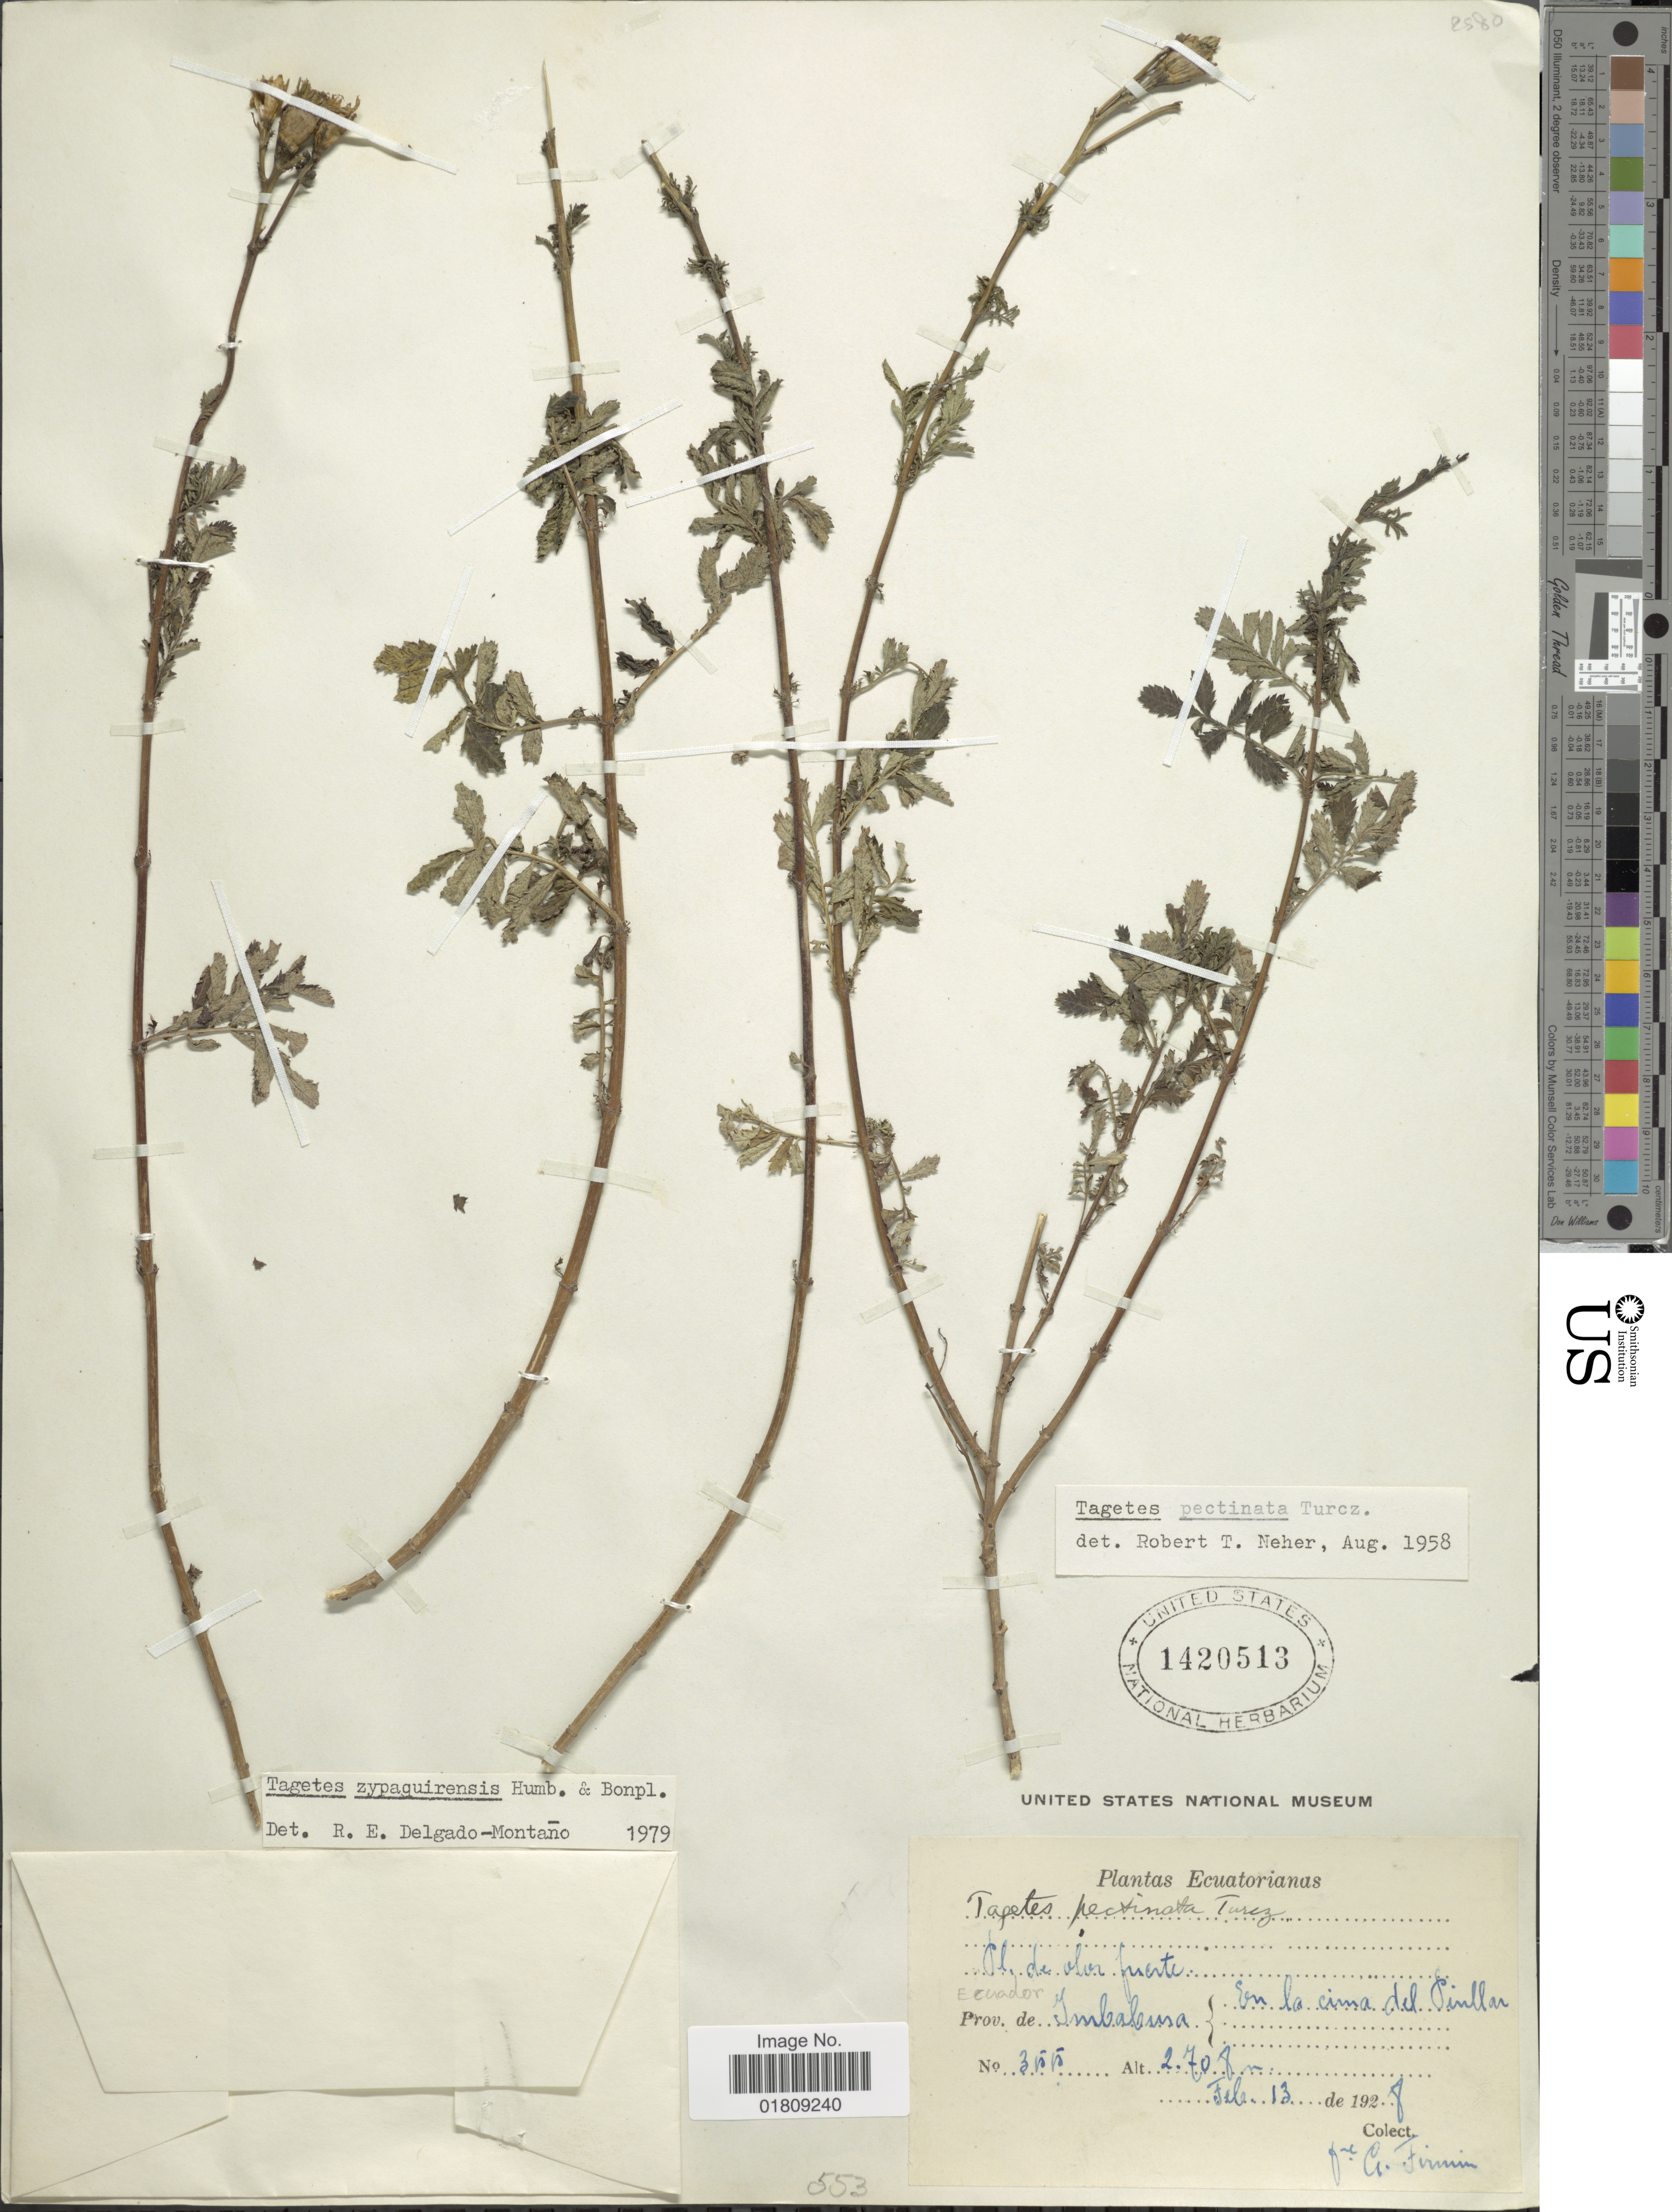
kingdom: Plantae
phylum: Tracheophyta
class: Magnoliopsida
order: Asterales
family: Asteraceae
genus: Tagetes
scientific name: Tagetes zypaquirensis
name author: Humb. & Bonpl.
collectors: F. Firmin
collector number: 355*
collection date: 1928-02-13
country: Ecuador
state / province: Imbabura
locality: En la cima del Pinllar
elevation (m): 2708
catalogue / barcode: US 1420513